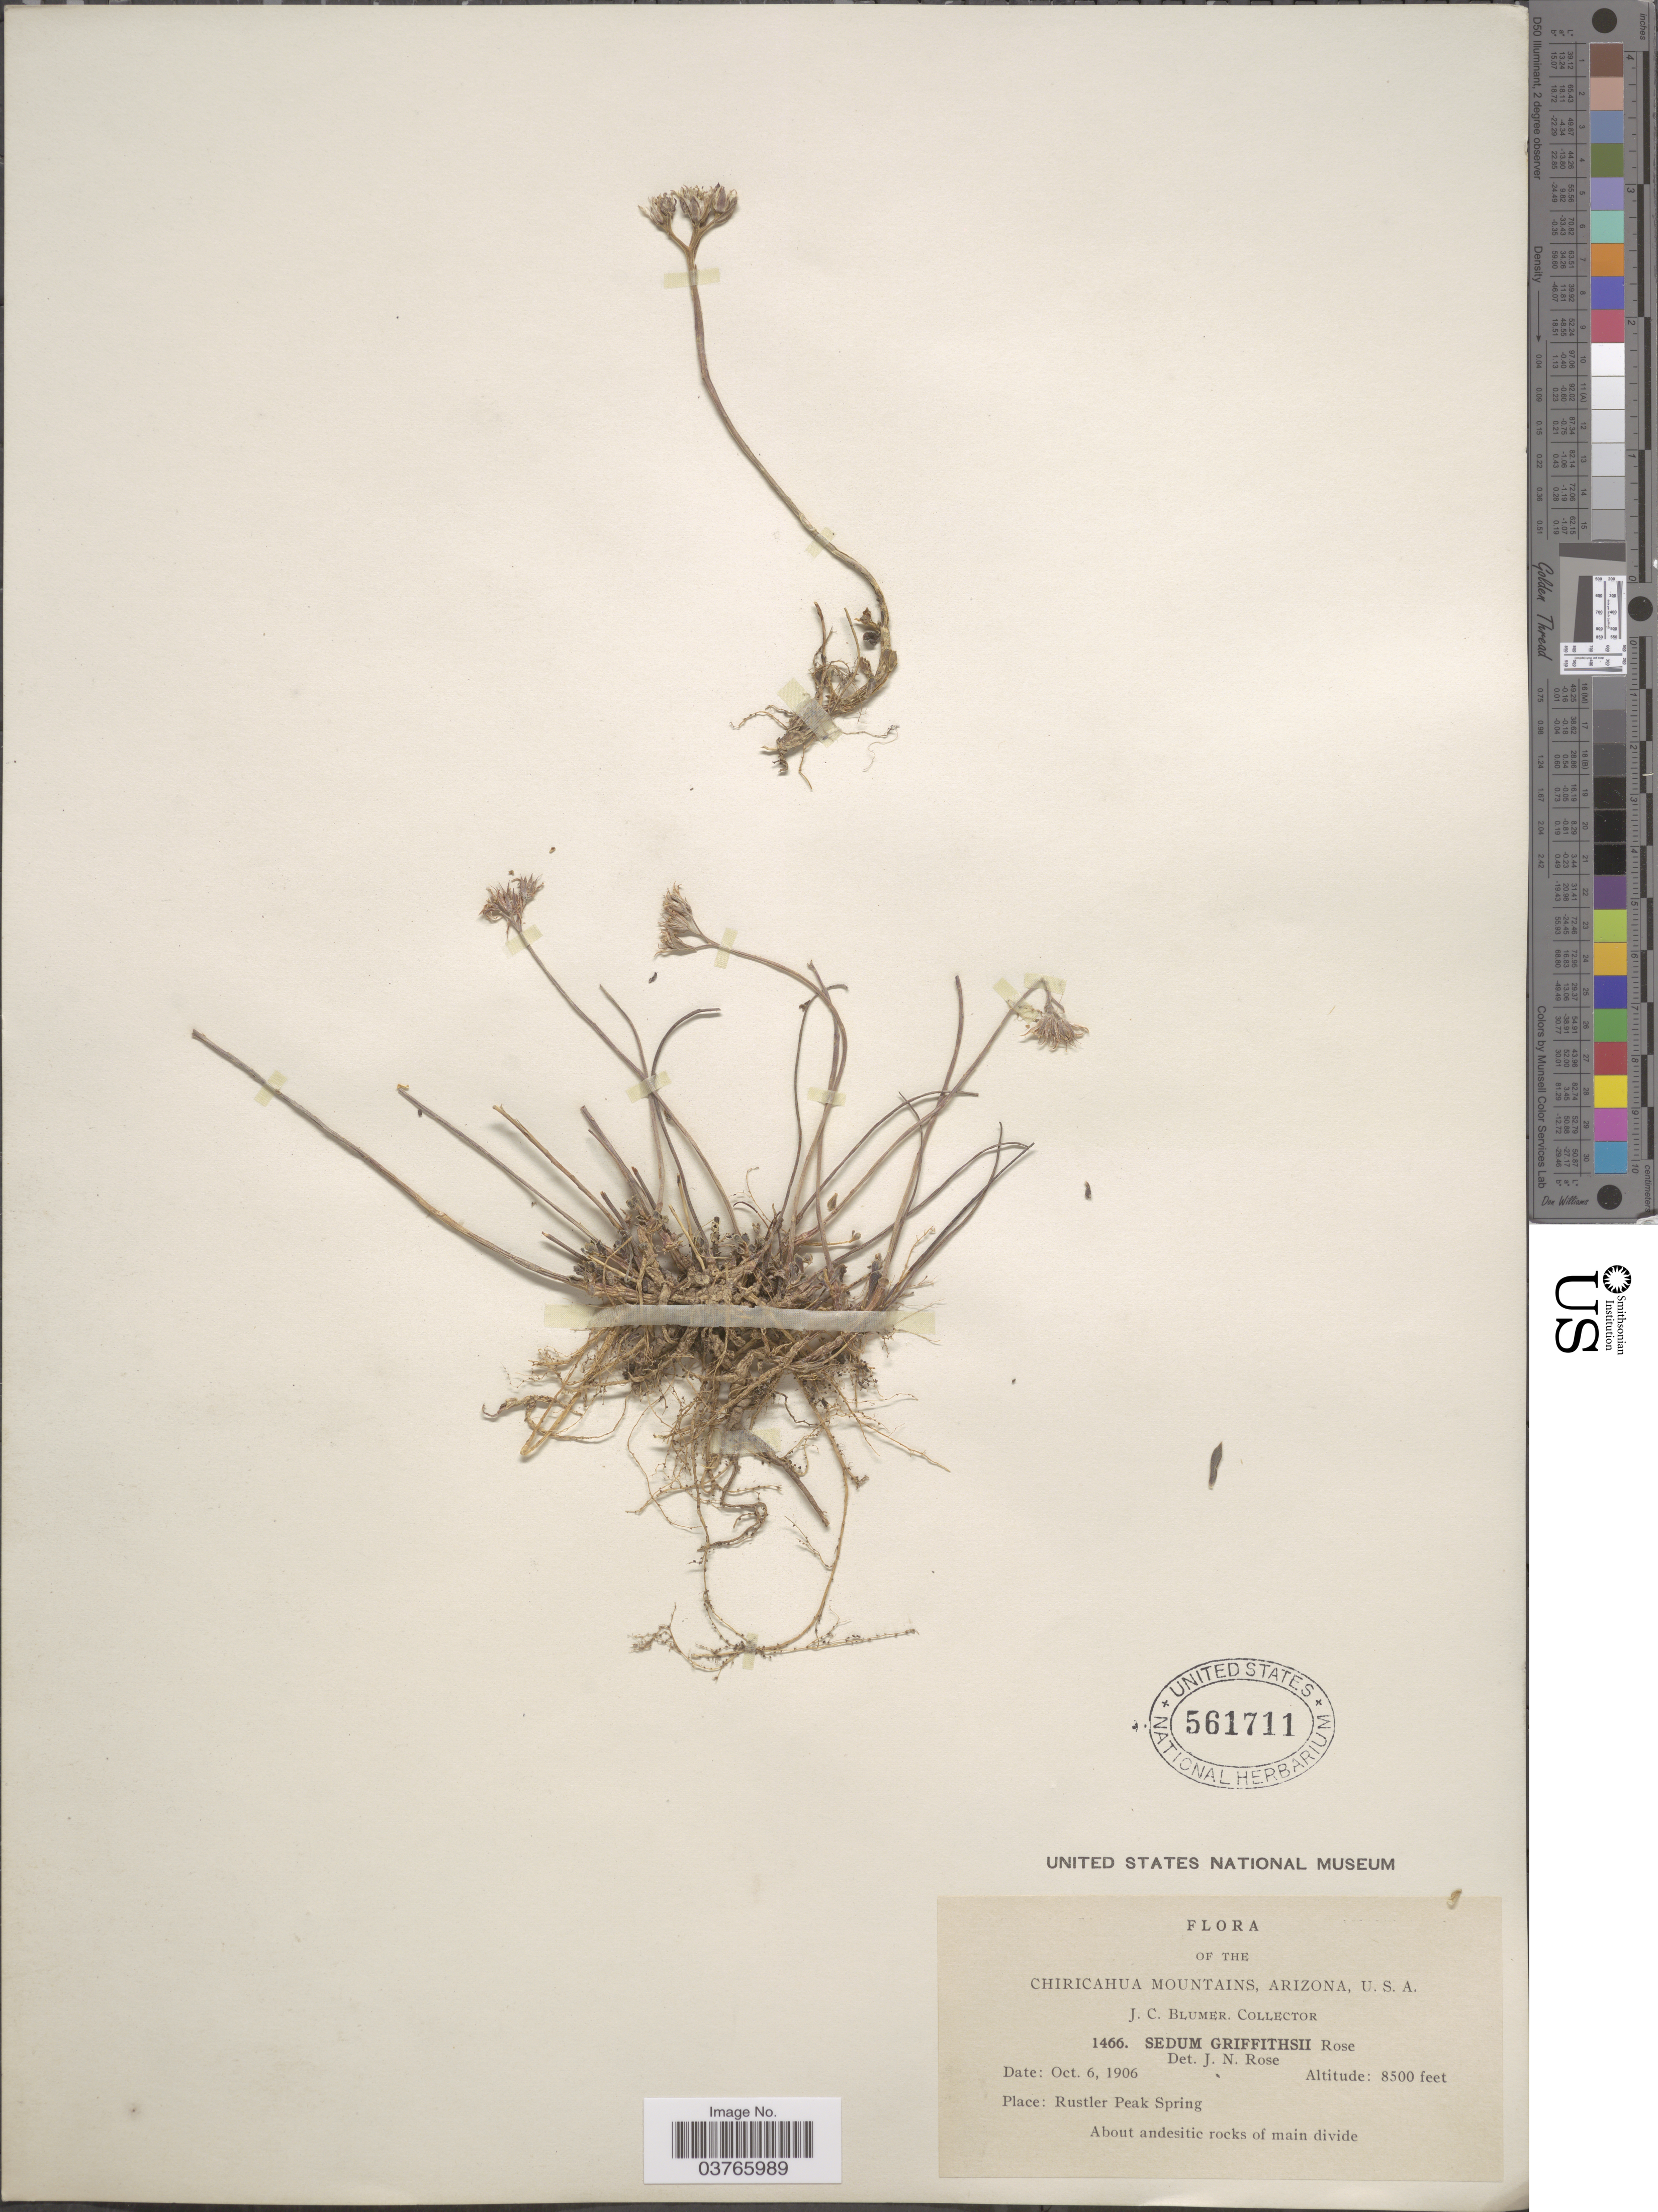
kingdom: Plantae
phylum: Tracheophyta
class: Magnoliopsida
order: Saxifragales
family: Crassulaceae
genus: Sedum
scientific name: Sedum griffithsii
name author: Rose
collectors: J. C. Blumer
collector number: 1466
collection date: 1906-10-06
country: United States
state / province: Arizona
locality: Chiricahua Mountains. Place: Rustler Peak Spring.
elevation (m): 2591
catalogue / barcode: US 561711